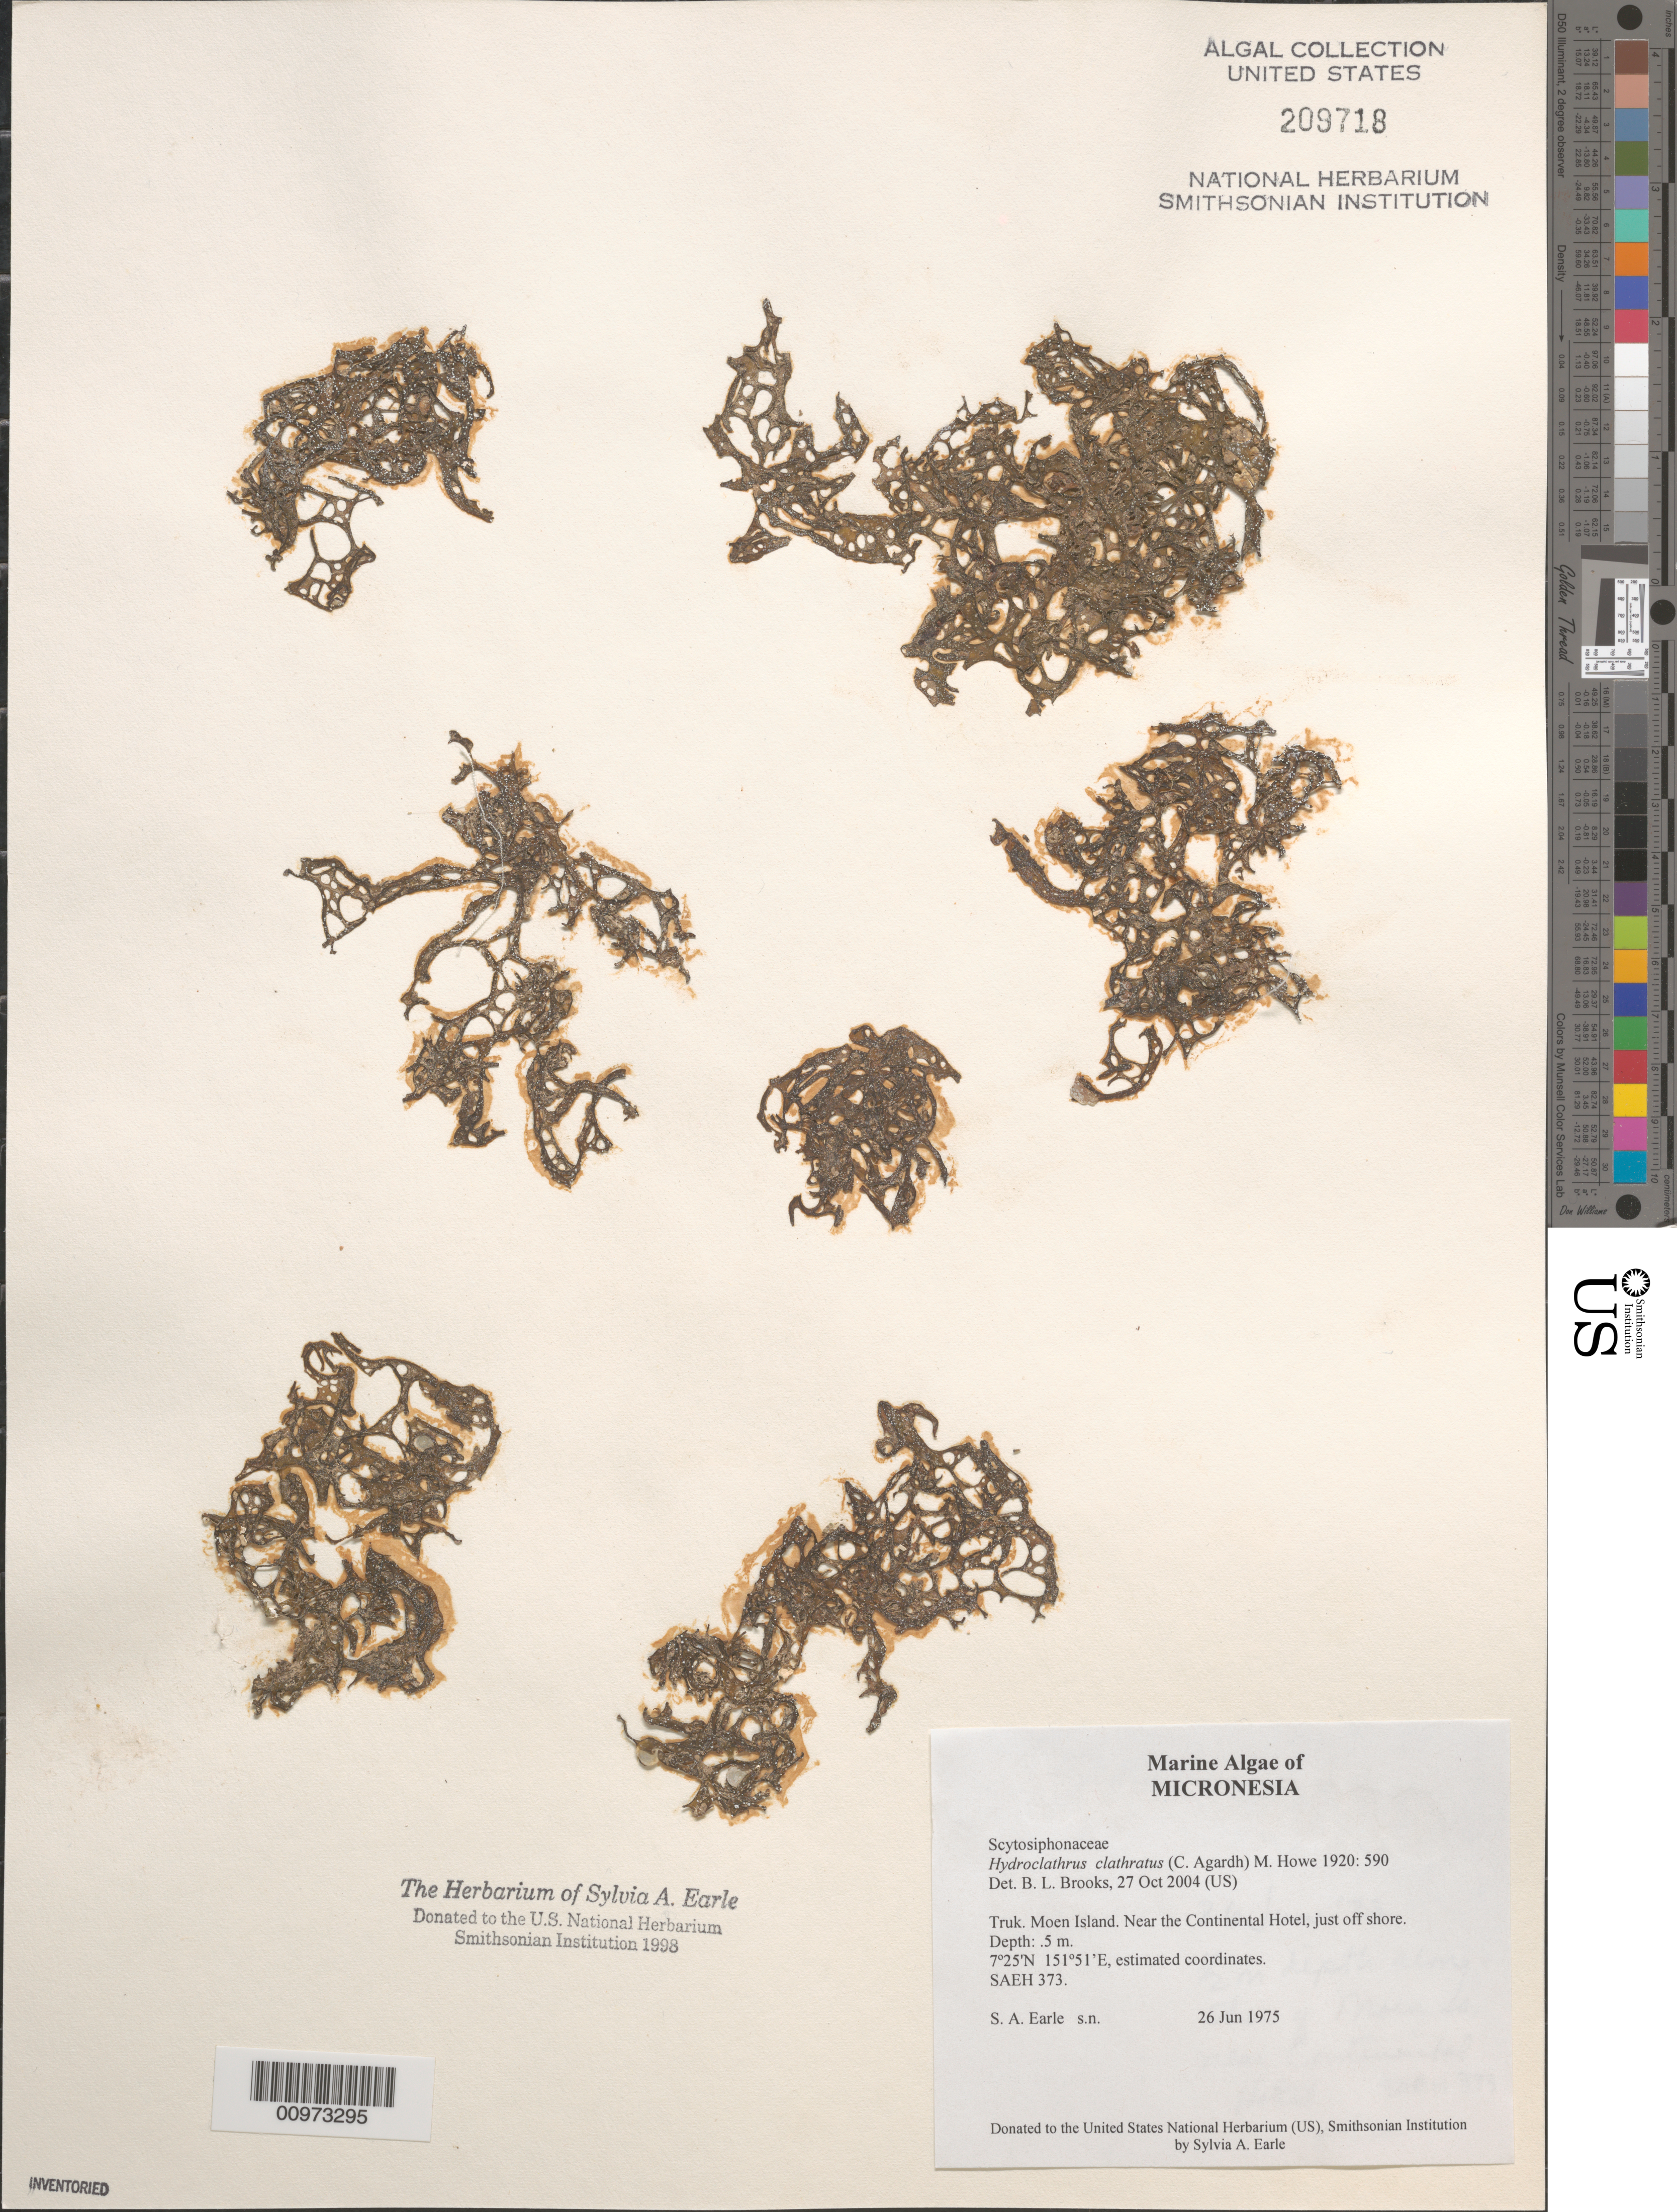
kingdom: Chromista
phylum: Ochrophyta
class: Phaeophyceae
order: Scytosiphonales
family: Scytosiphonaceae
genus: Hydroclathrus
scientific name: Hydroclathrus clathratus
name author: (C. Agardh) M. Howe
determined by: Brooks, B. L., (BOT), Smithsonian Institution - National Museum of Natural History (UNITED STATES)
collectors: S. A. Earle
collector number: SAEH 373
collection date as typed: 26 Jun 1975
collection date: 1975-06-26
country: Micronesia, Federated States of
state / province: Truk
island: Moen [Wono]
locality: Just off shore from Continental Hotel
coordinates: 7 25'N, 151 51'E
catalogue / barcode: US 209718